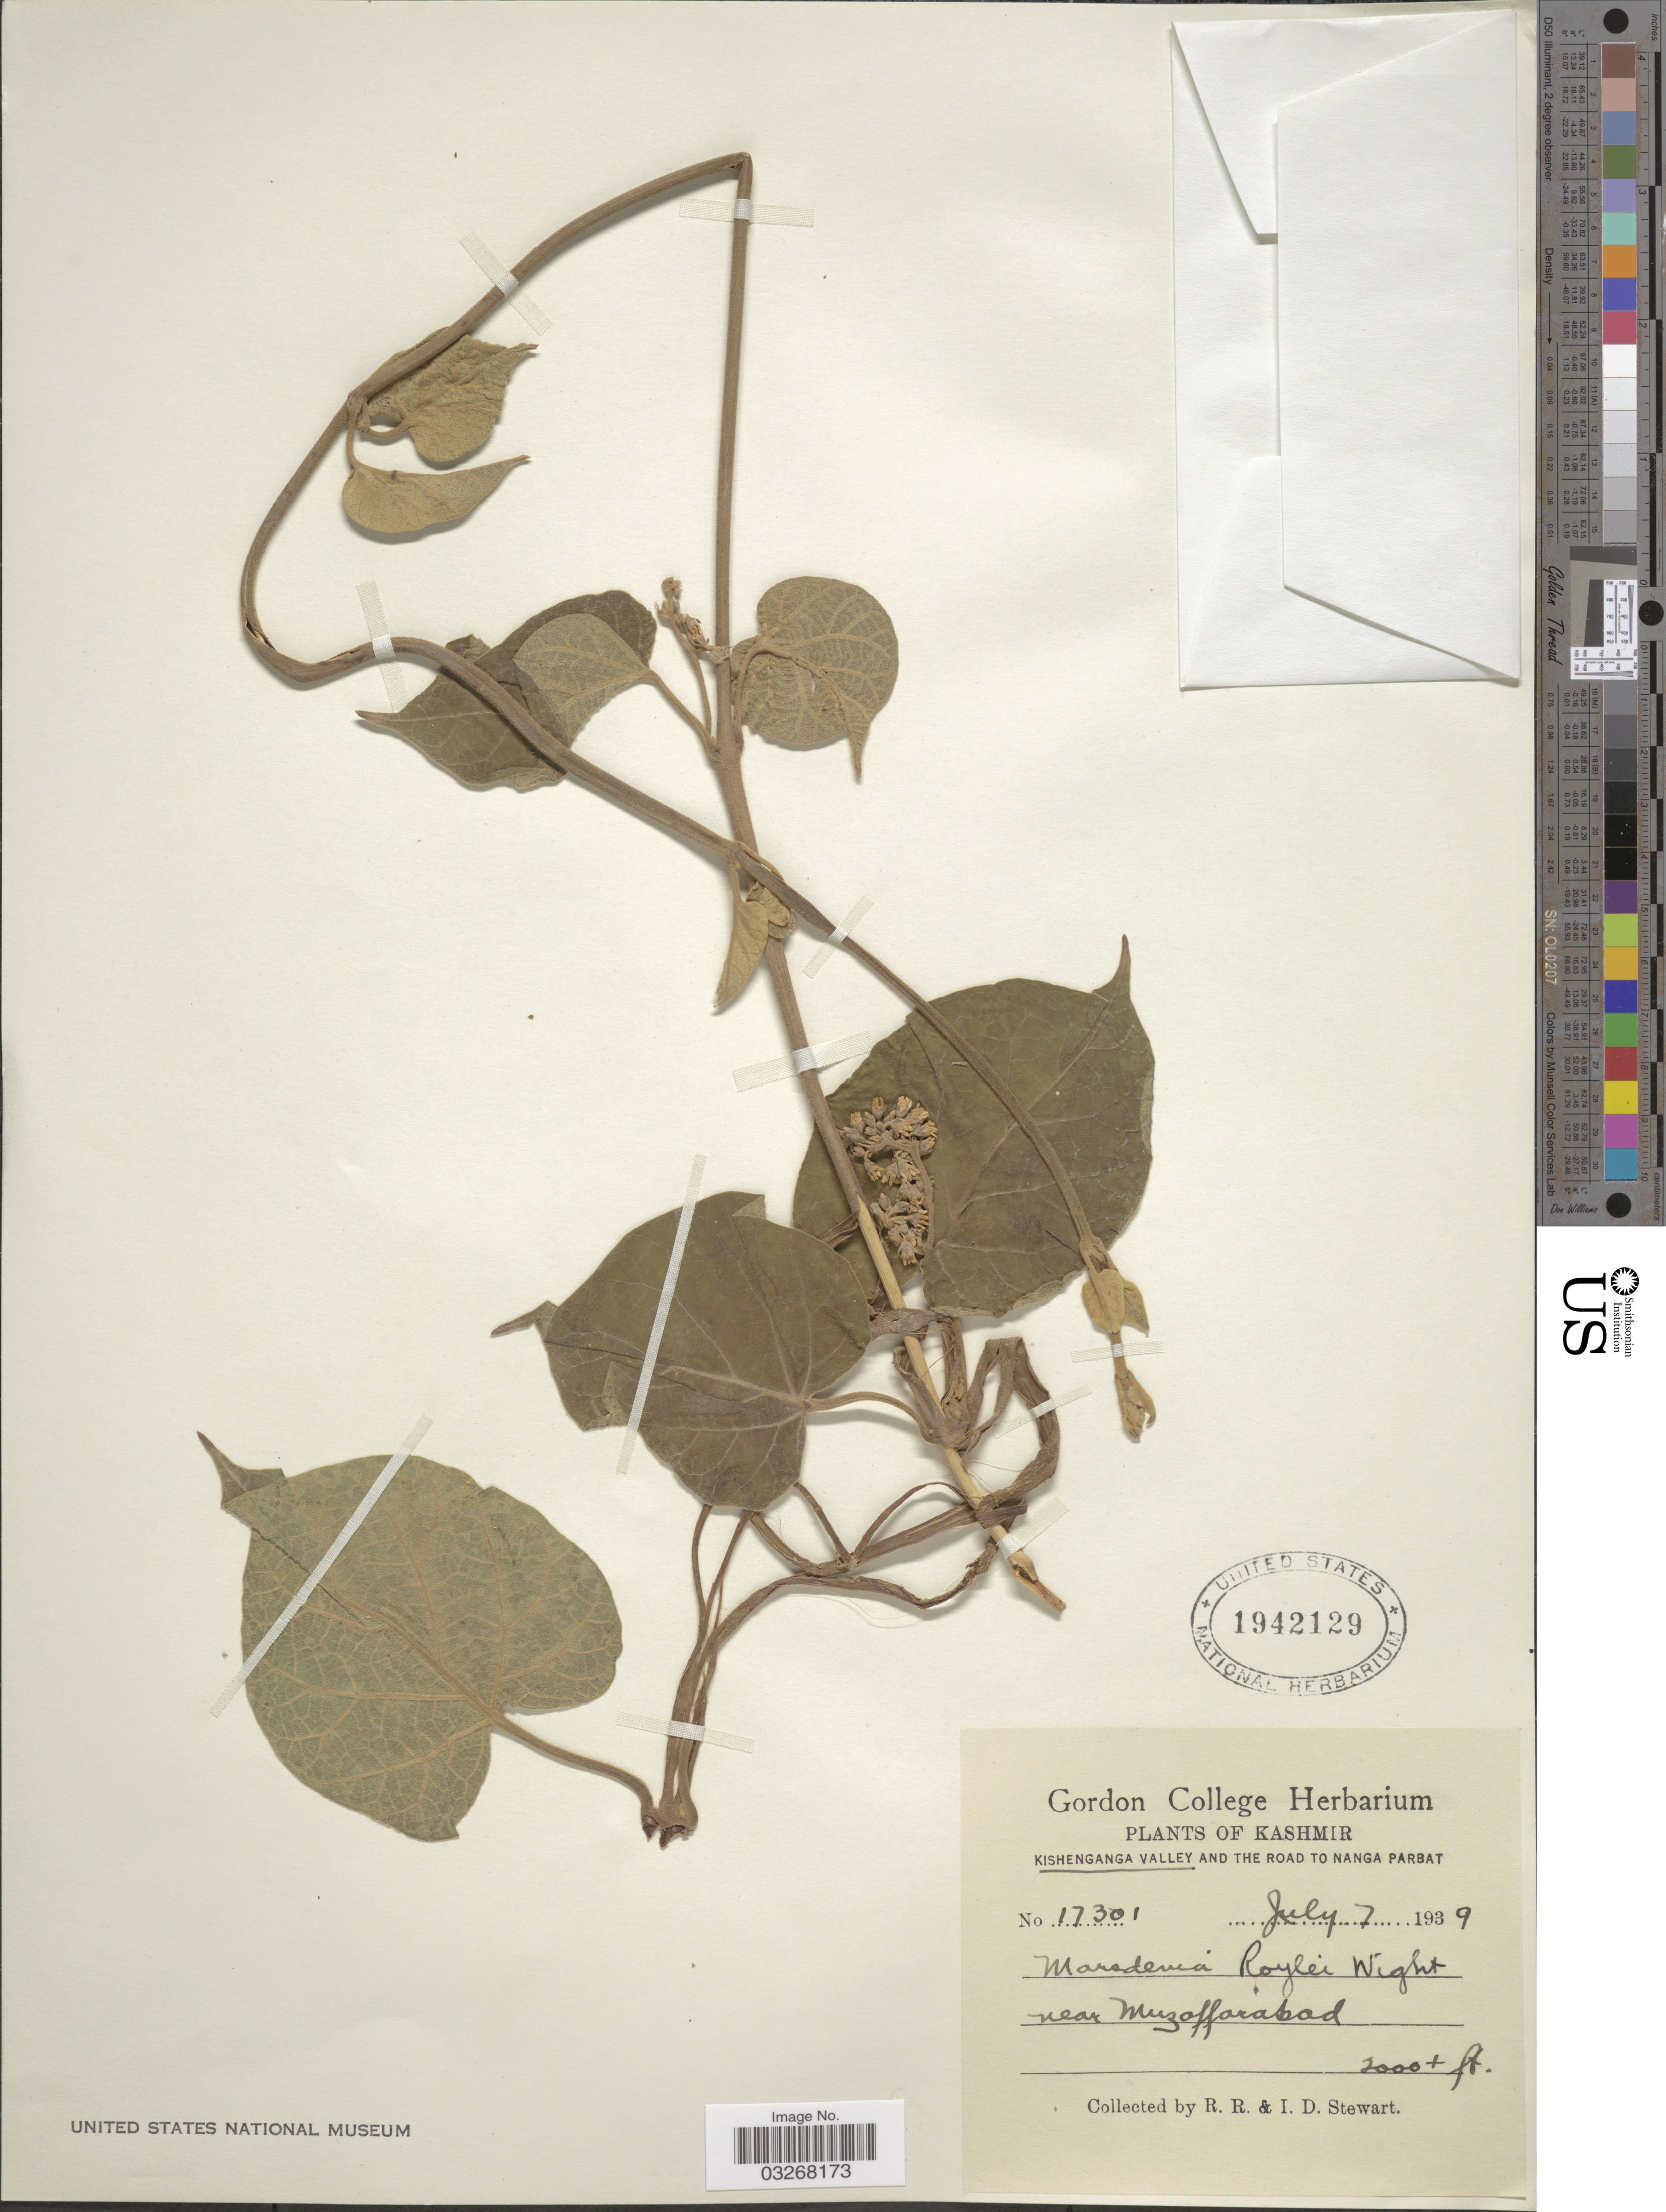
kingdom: Plantae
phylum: Tracheophyta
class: Magnoliopsida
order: Gentianales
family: Apocynaceae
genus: Marsdenia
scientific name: Marsdenia roylei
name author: Wight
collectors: R. Stewart & I. Stewart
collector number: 17301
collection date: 1939-07-07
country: India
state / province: Jammu and Kashmir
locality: Kishenganga Valley and The Road to Nanga Parbat, near Muzoffarabad.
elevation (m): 610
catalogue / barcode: US 1942129